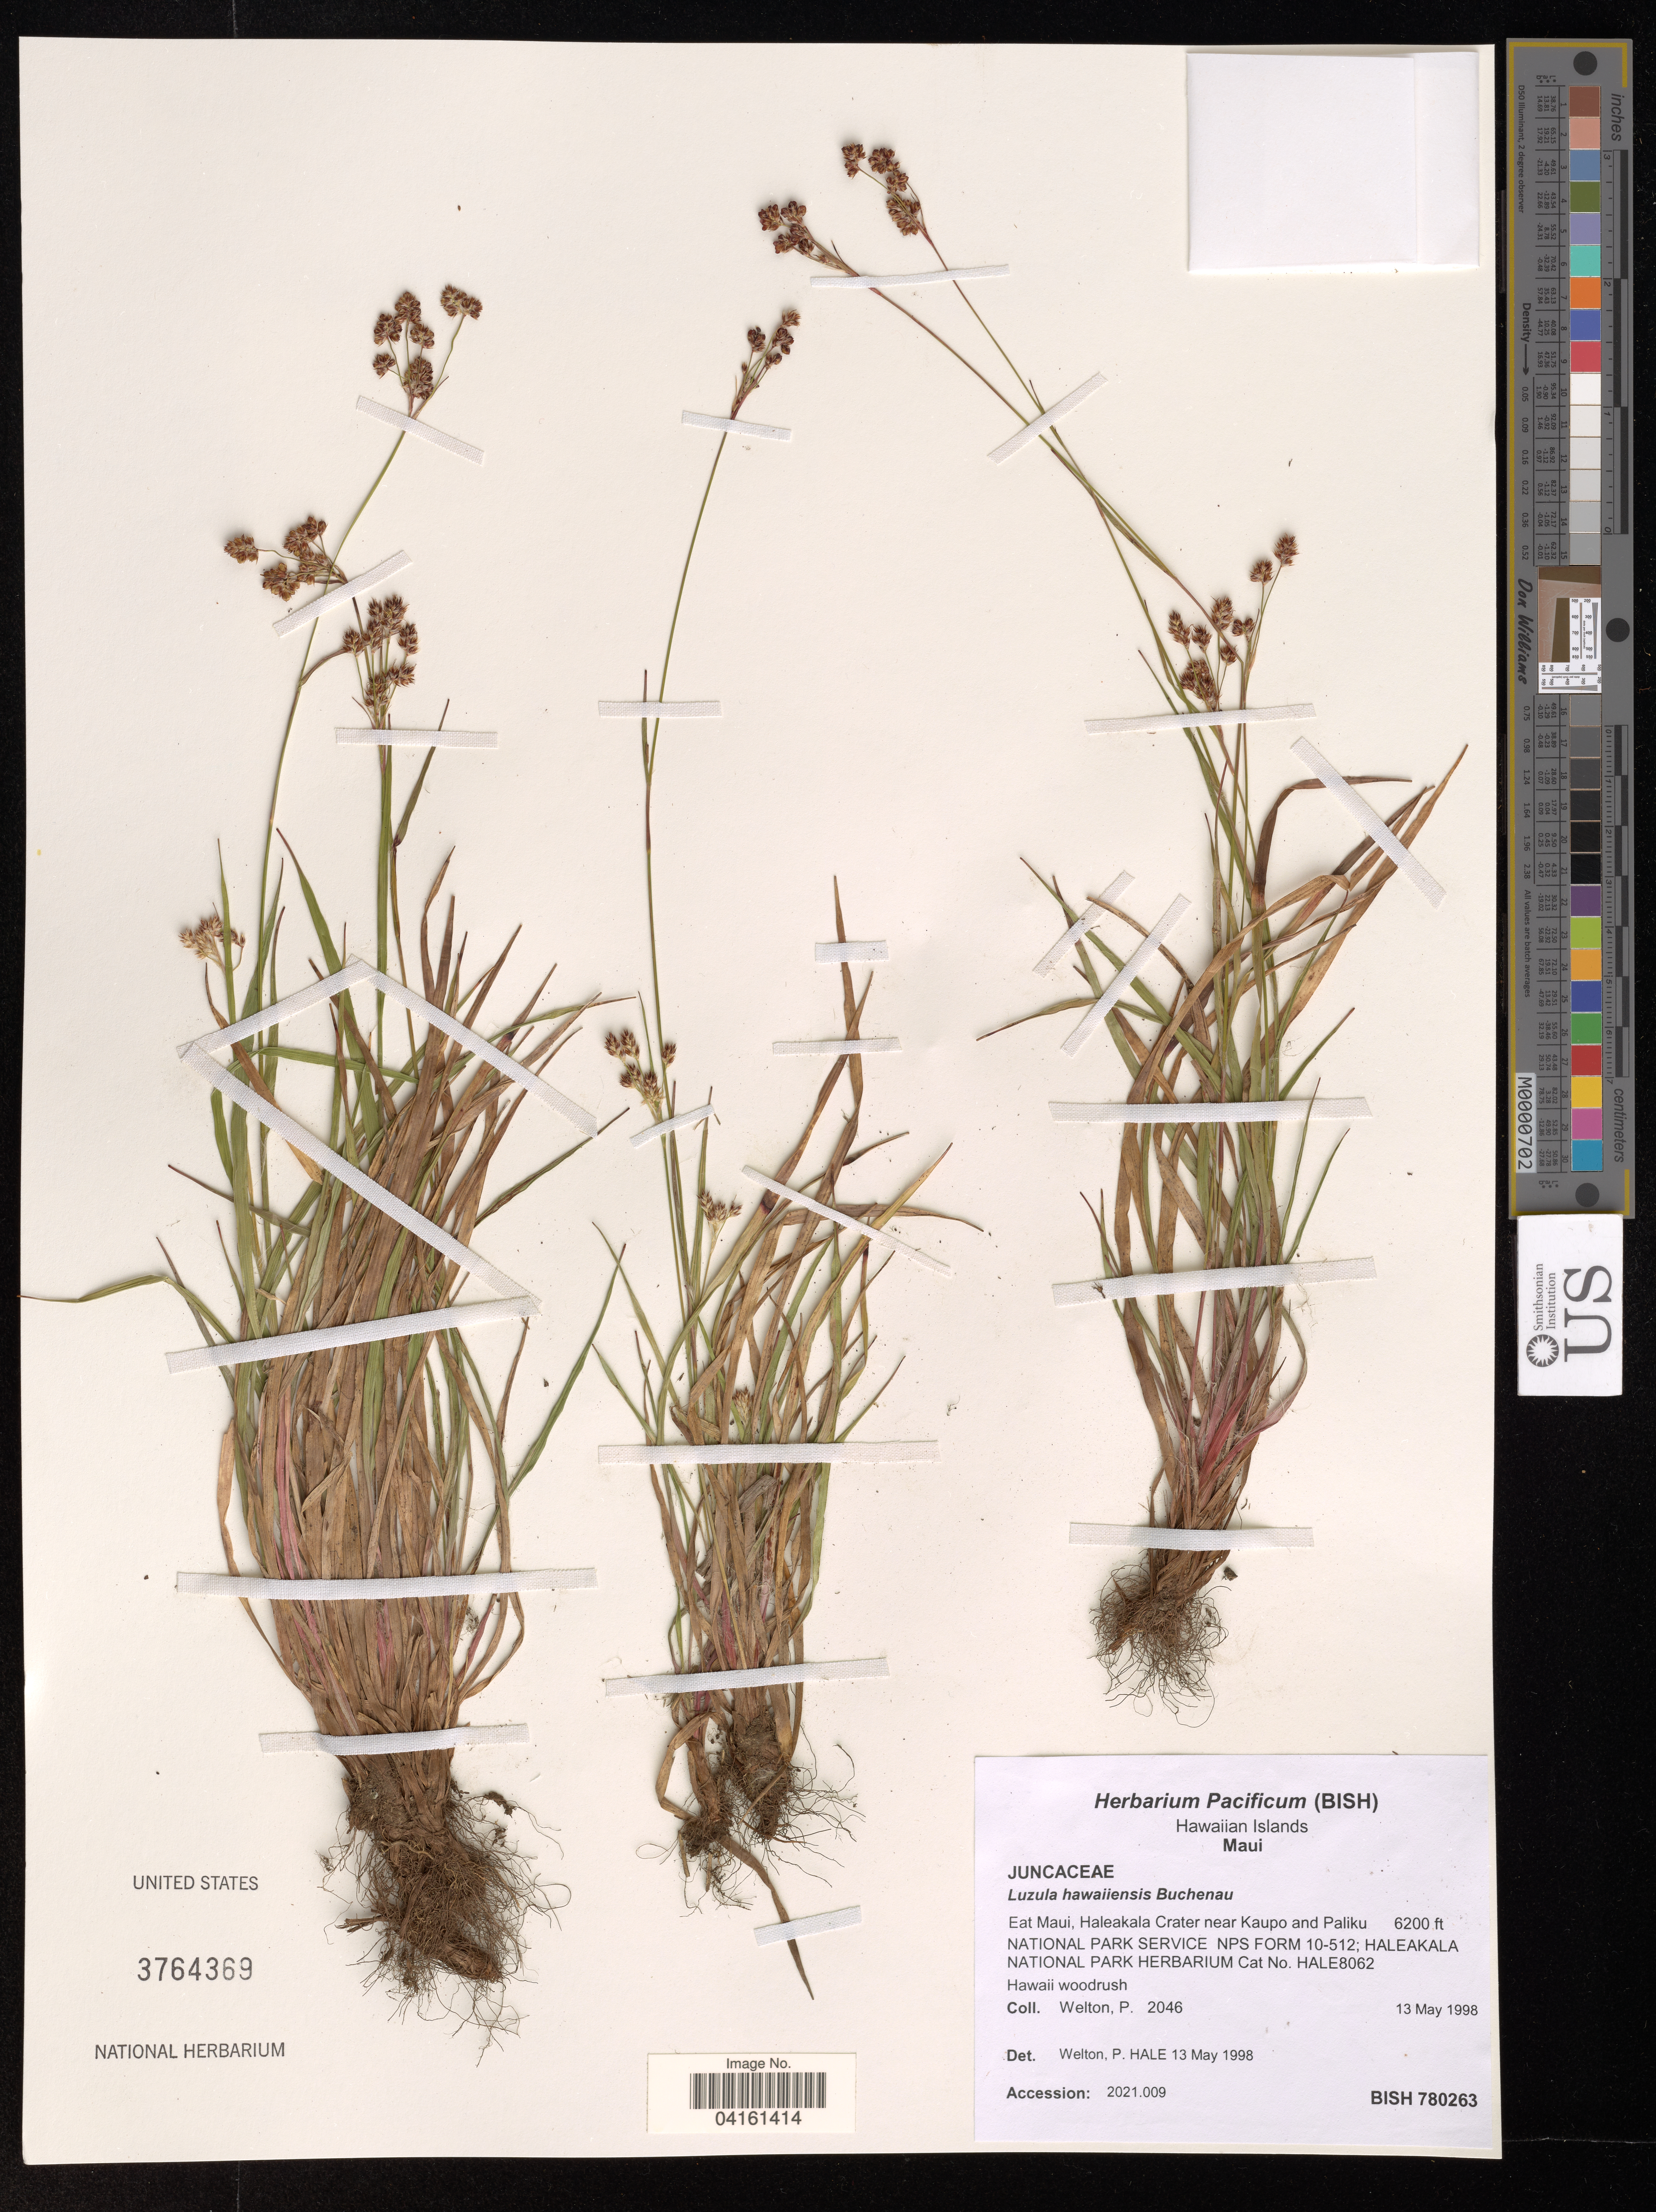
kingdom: Plantae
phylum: Tracheophyta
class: Liliopsida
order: Poales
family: Juncaceae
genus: Luzula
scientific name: Luzula hawaiiensis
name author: Buchenau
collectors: P. Welton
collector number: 2046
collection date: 1998-05-13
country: United States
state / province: Hawaii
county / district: Maui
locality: Hawaiian Islands. Maui. East Maui, Haleakala Crater near Kaupo and Paliku. National Park Service NPS form 10-512; Haleakala National Park Herbarium Cat No. Hale8062.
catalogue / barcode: US 3764369